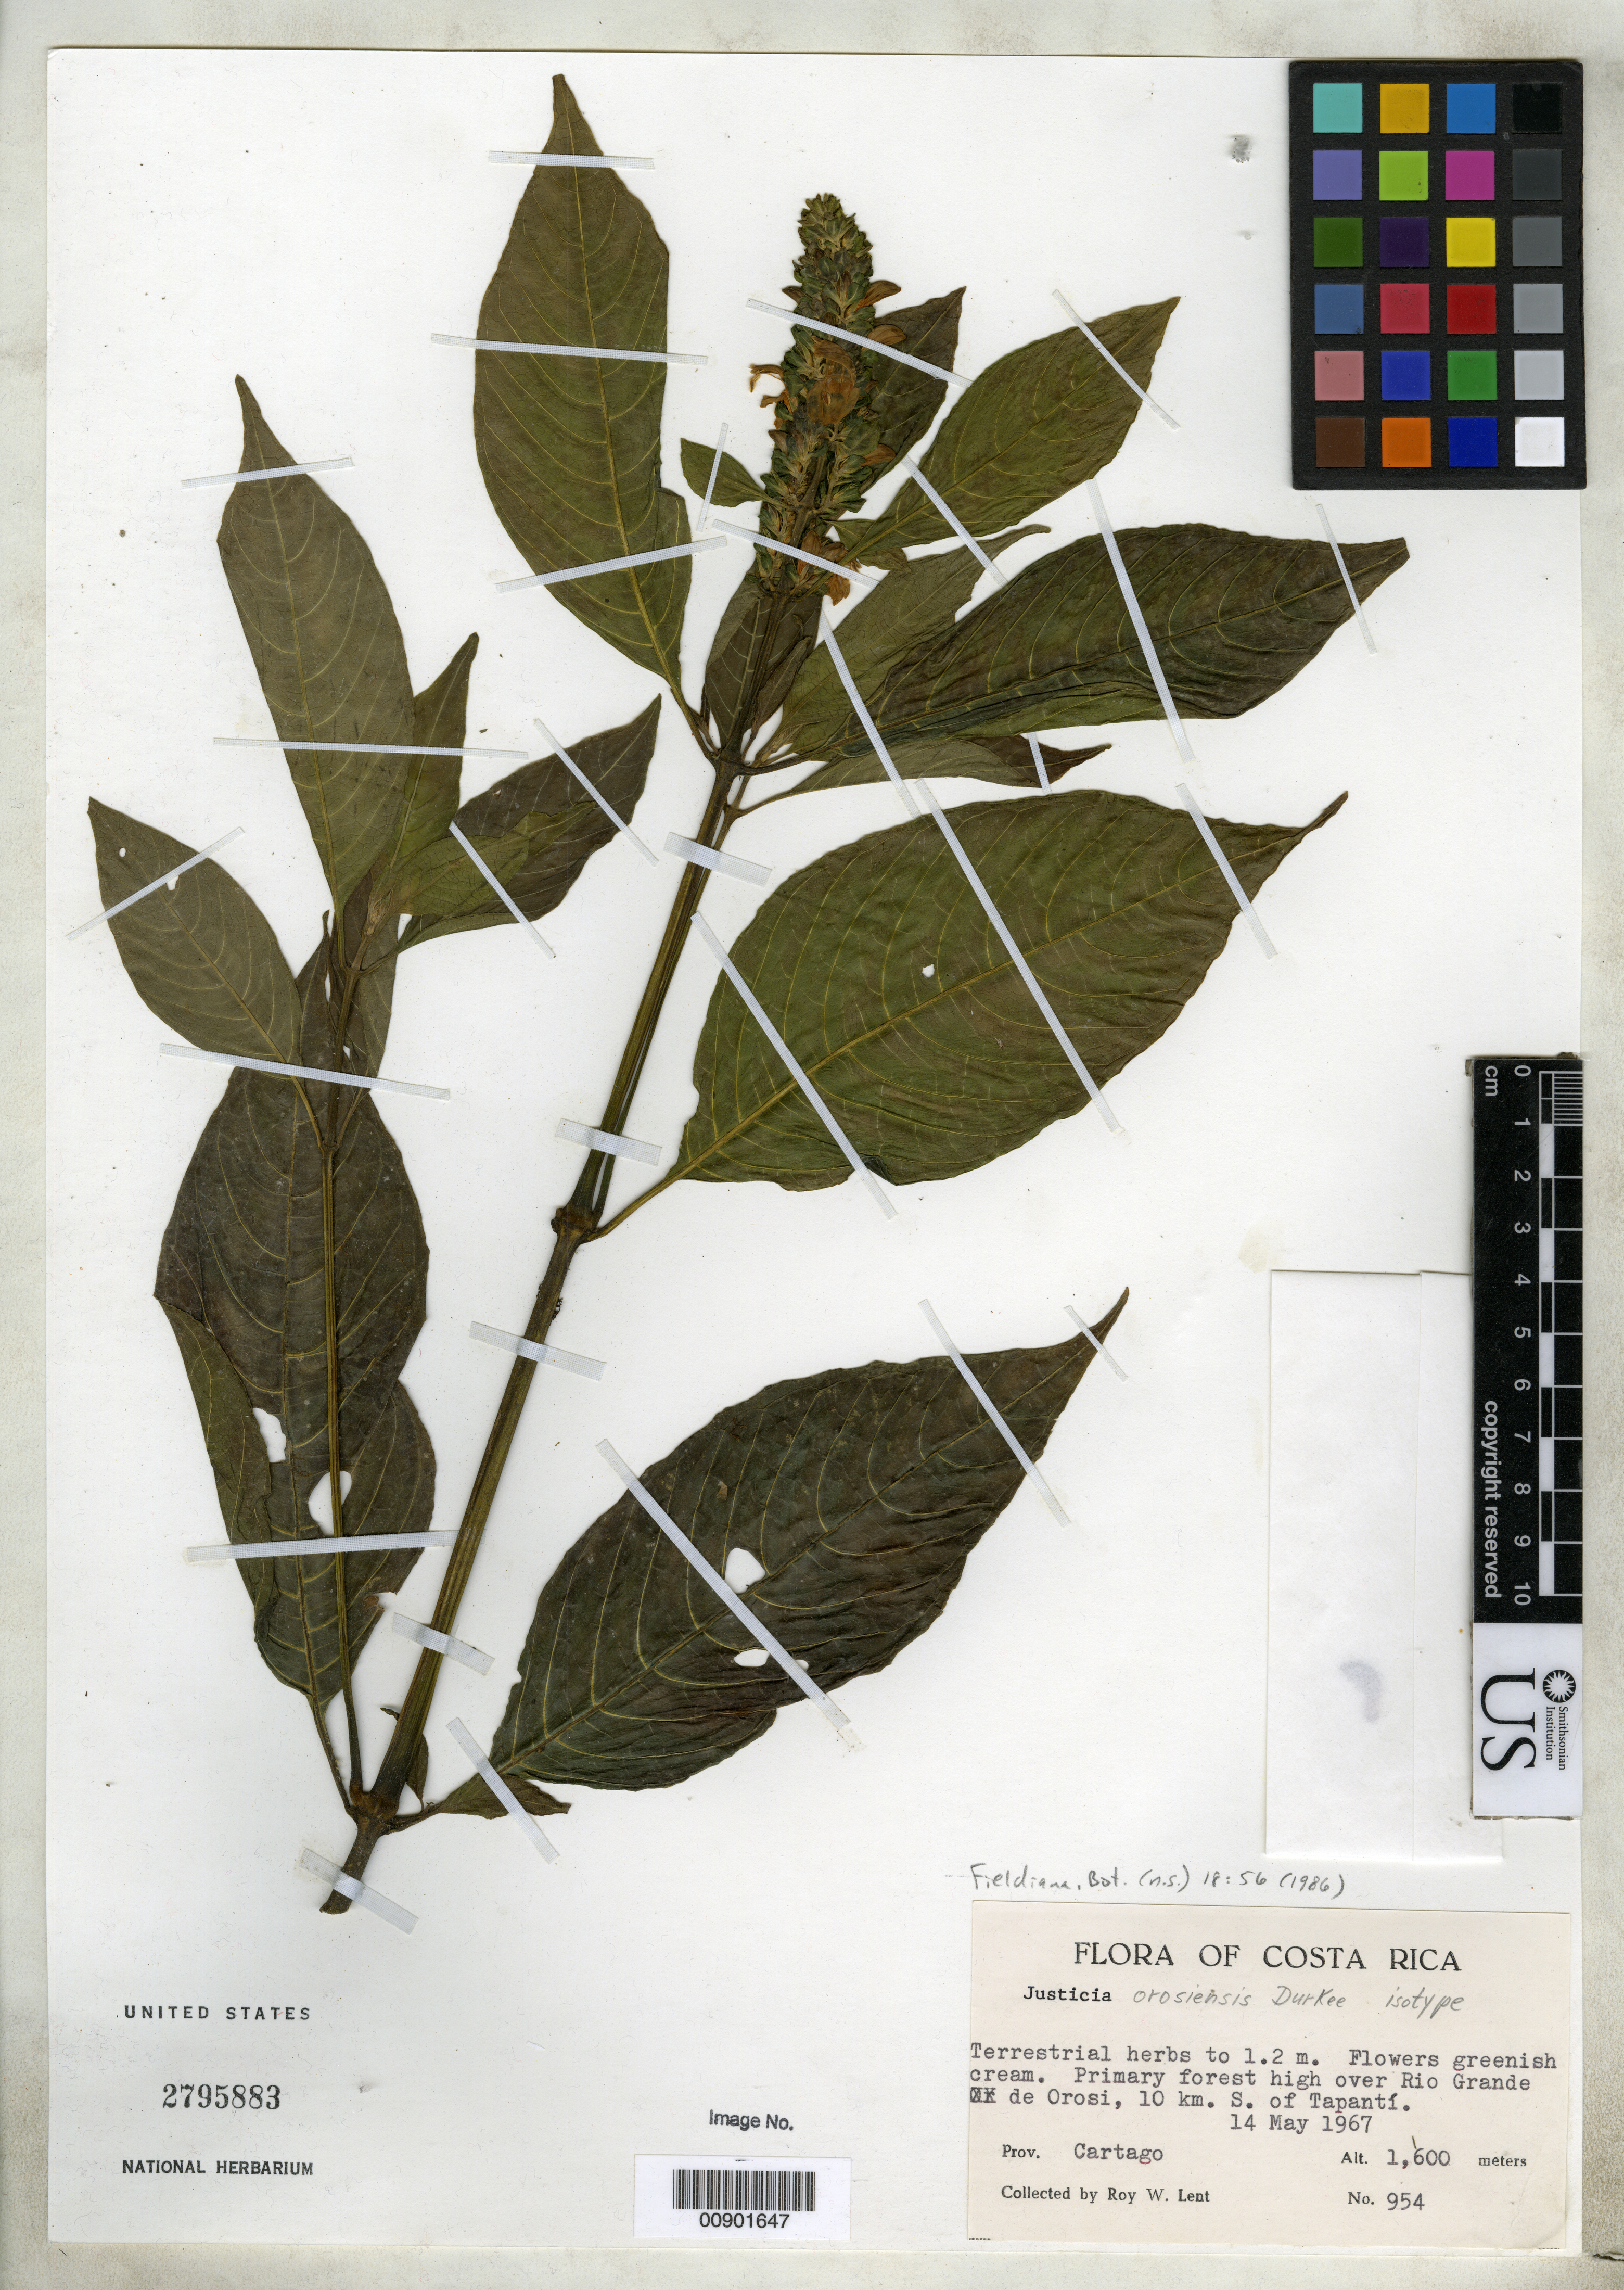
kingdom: Plantae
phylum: Tracheophyta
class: Magnoliopsida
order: Lamiales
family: Acanthaceae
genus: Justicia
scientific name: Justicia orosiensis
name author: Durkee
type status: Isotype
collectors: R. W. Lent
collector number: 954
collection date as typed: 14 May 1967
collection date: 1967-05-14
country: Costa Rica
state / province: Cartago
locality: Primary forest high over Rio Grande de Orosi, 10 km S. of Tapantí.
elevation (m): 1600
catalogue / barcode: US 2795883